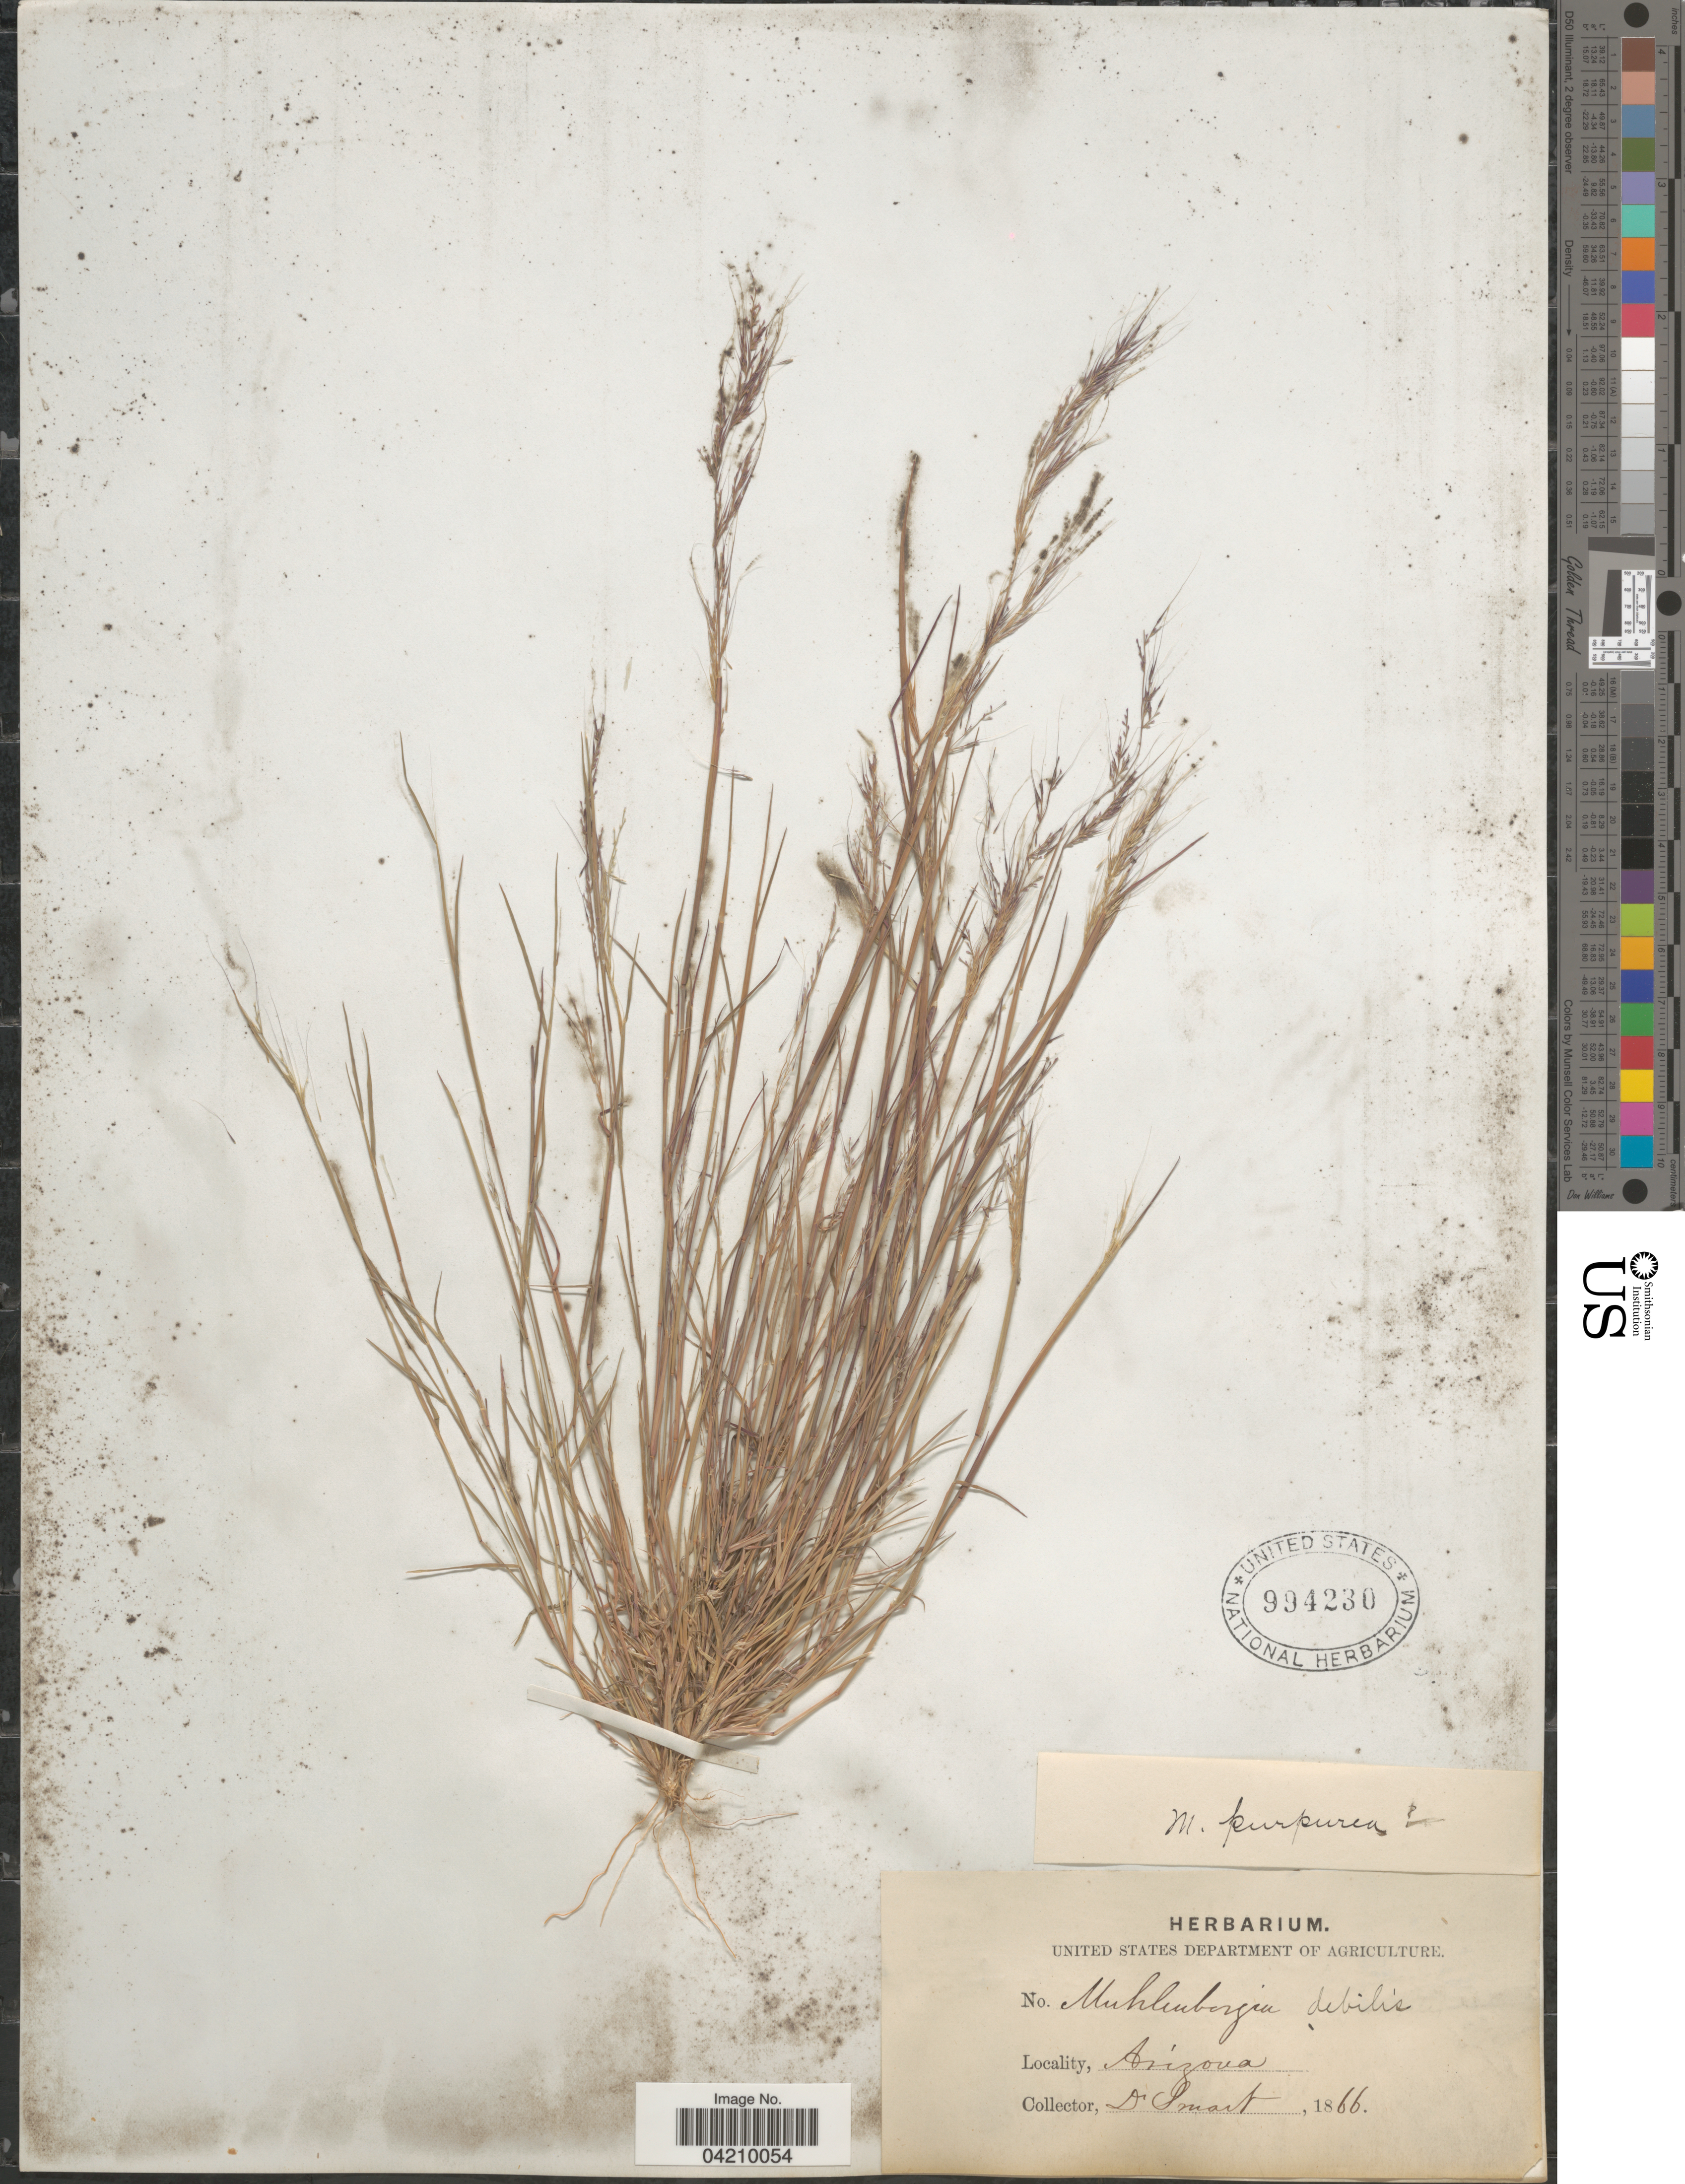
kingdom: Plantae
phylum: Tracheophyta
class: Liliopsida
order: Poales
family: Poaceae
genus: Muhlenbergia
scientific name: Muhlenbergia microsperma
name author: (DC.) Kunth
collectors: -. Smart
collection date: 1866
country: United States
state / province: Arizona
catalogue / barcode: US 994230